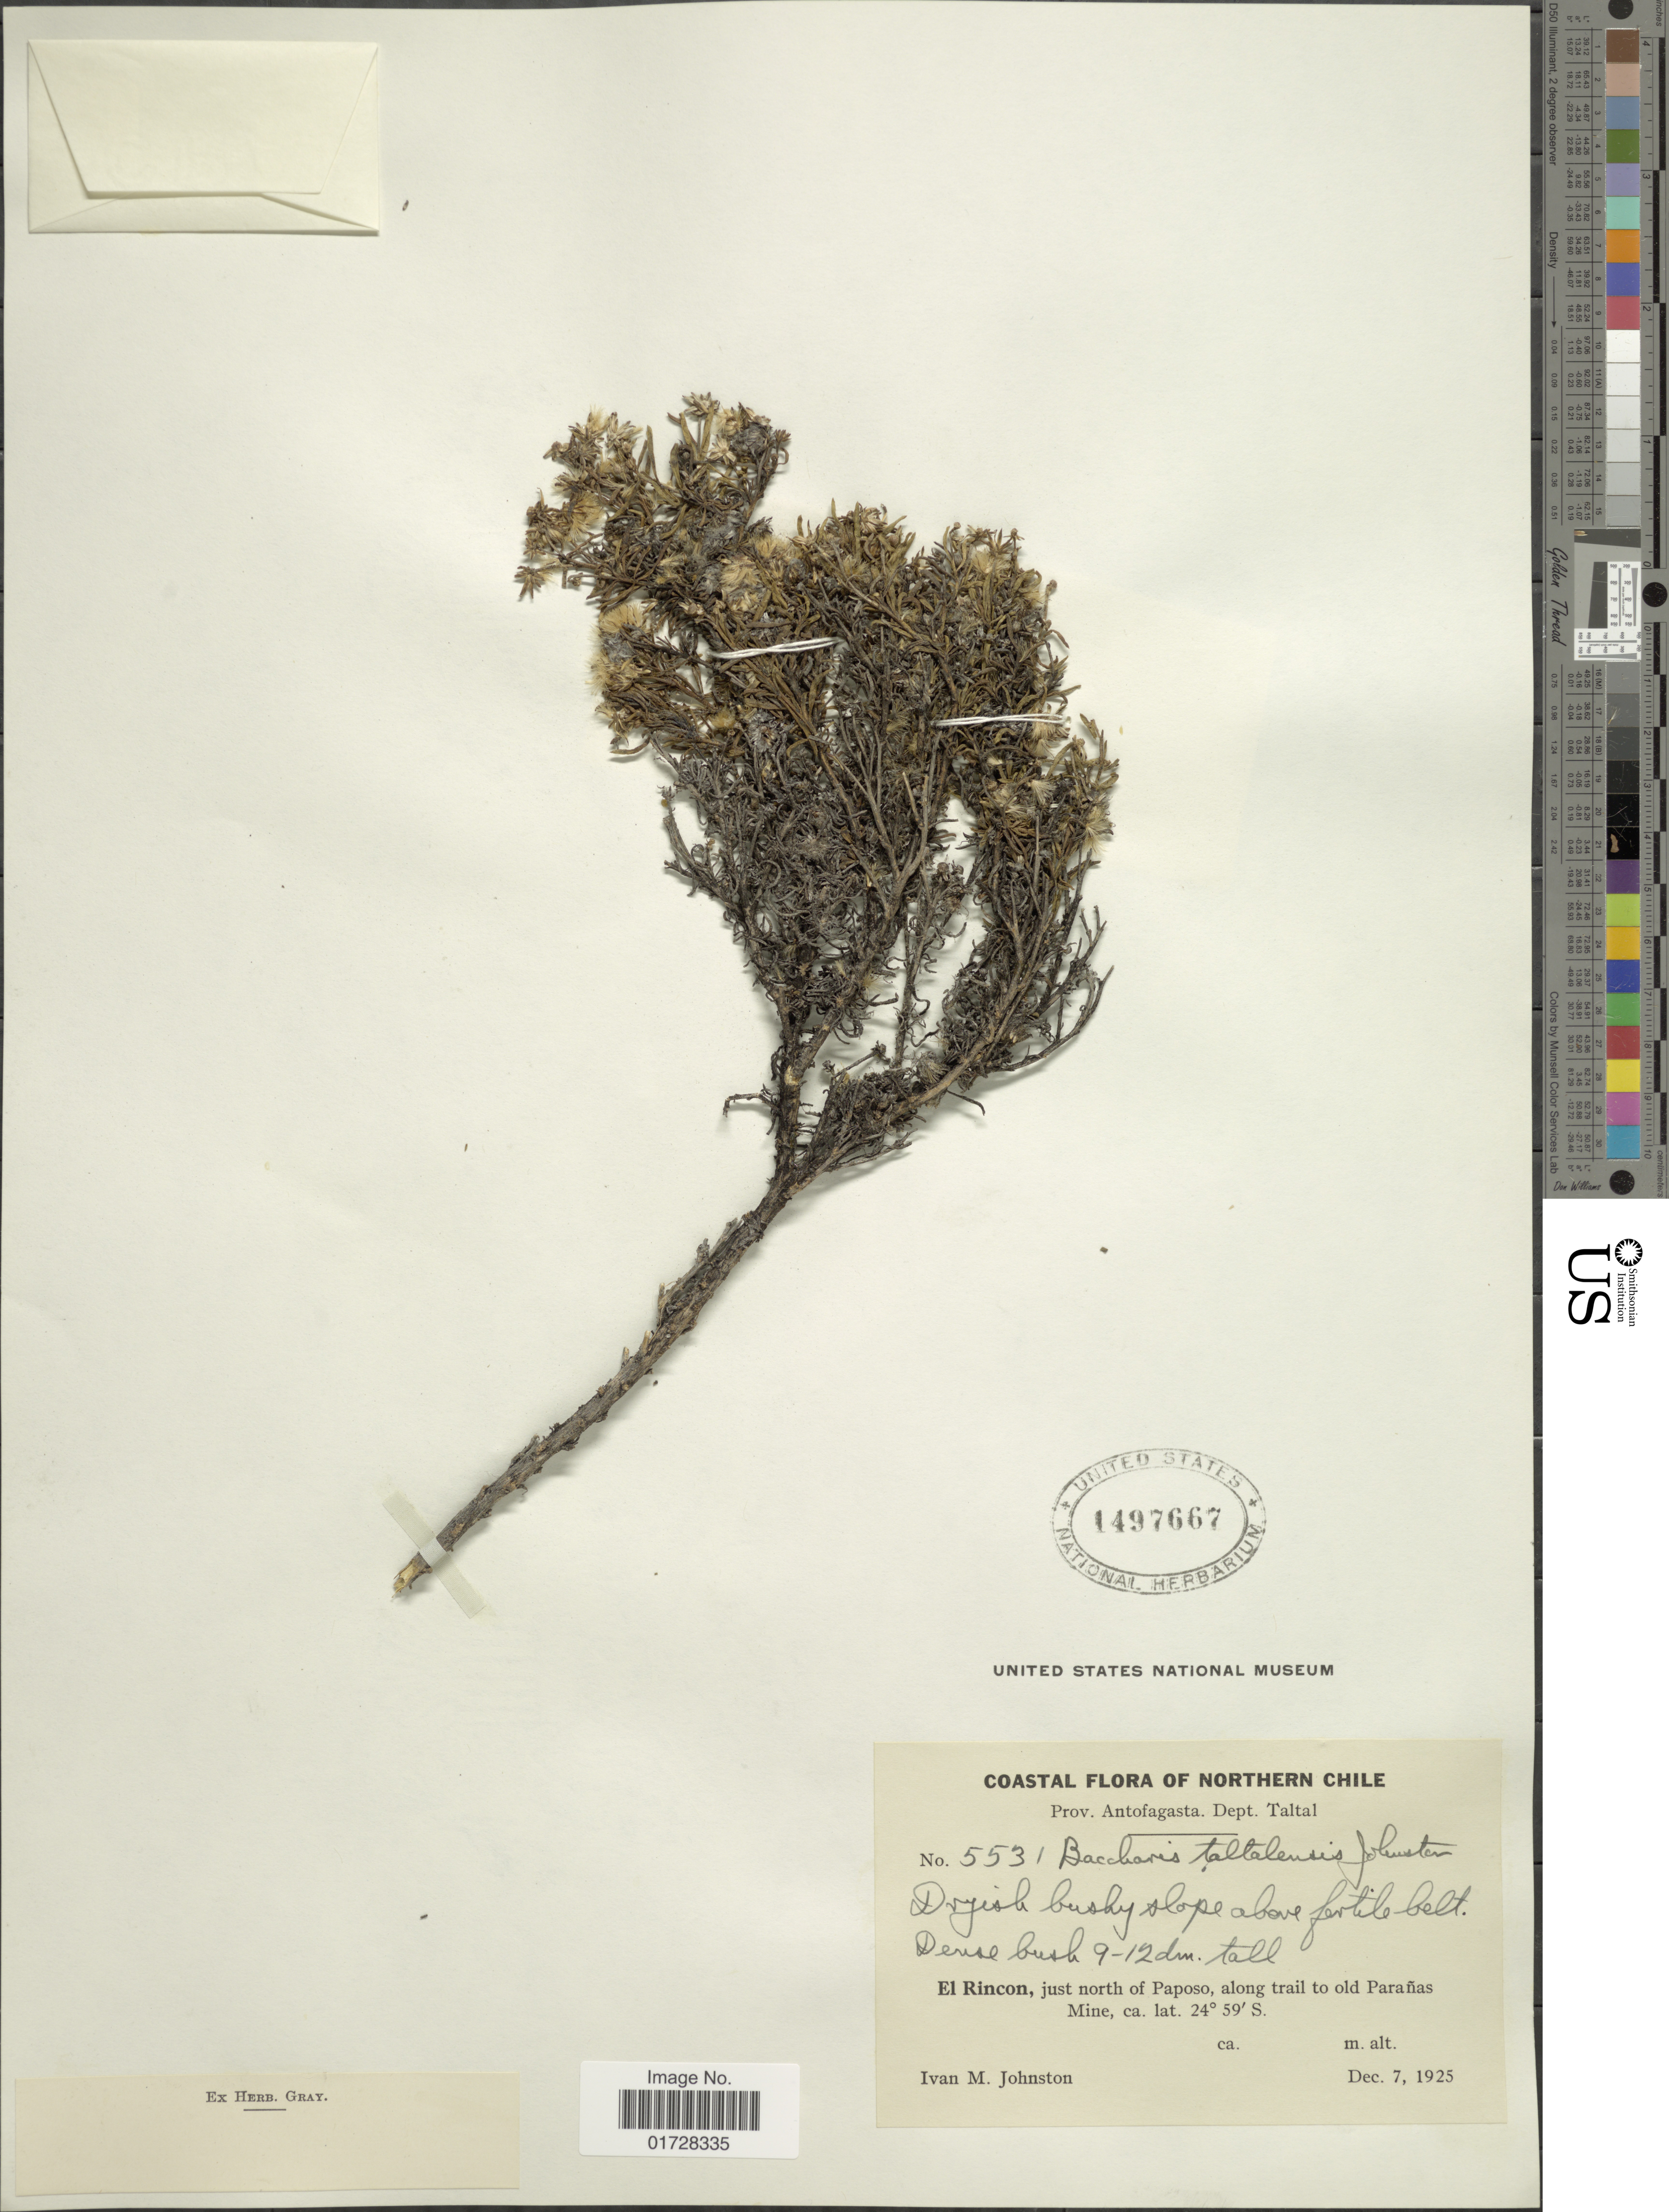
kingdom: Plantae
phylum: Tracheophyta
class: Magnoliopsida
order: Asterales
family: Asteraceae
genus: Baccharis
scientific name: Baccharis taltalensis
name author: I.M. Johnst.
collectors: I.M. Johnston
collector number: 5531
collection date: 1925-12-07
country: Chile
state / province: Antofagasta (II)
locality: Northern Chile, Dept. Taltal, El Rincon, just north of Paposo, along trail to old Paranas Mine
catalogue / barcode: US 1497667